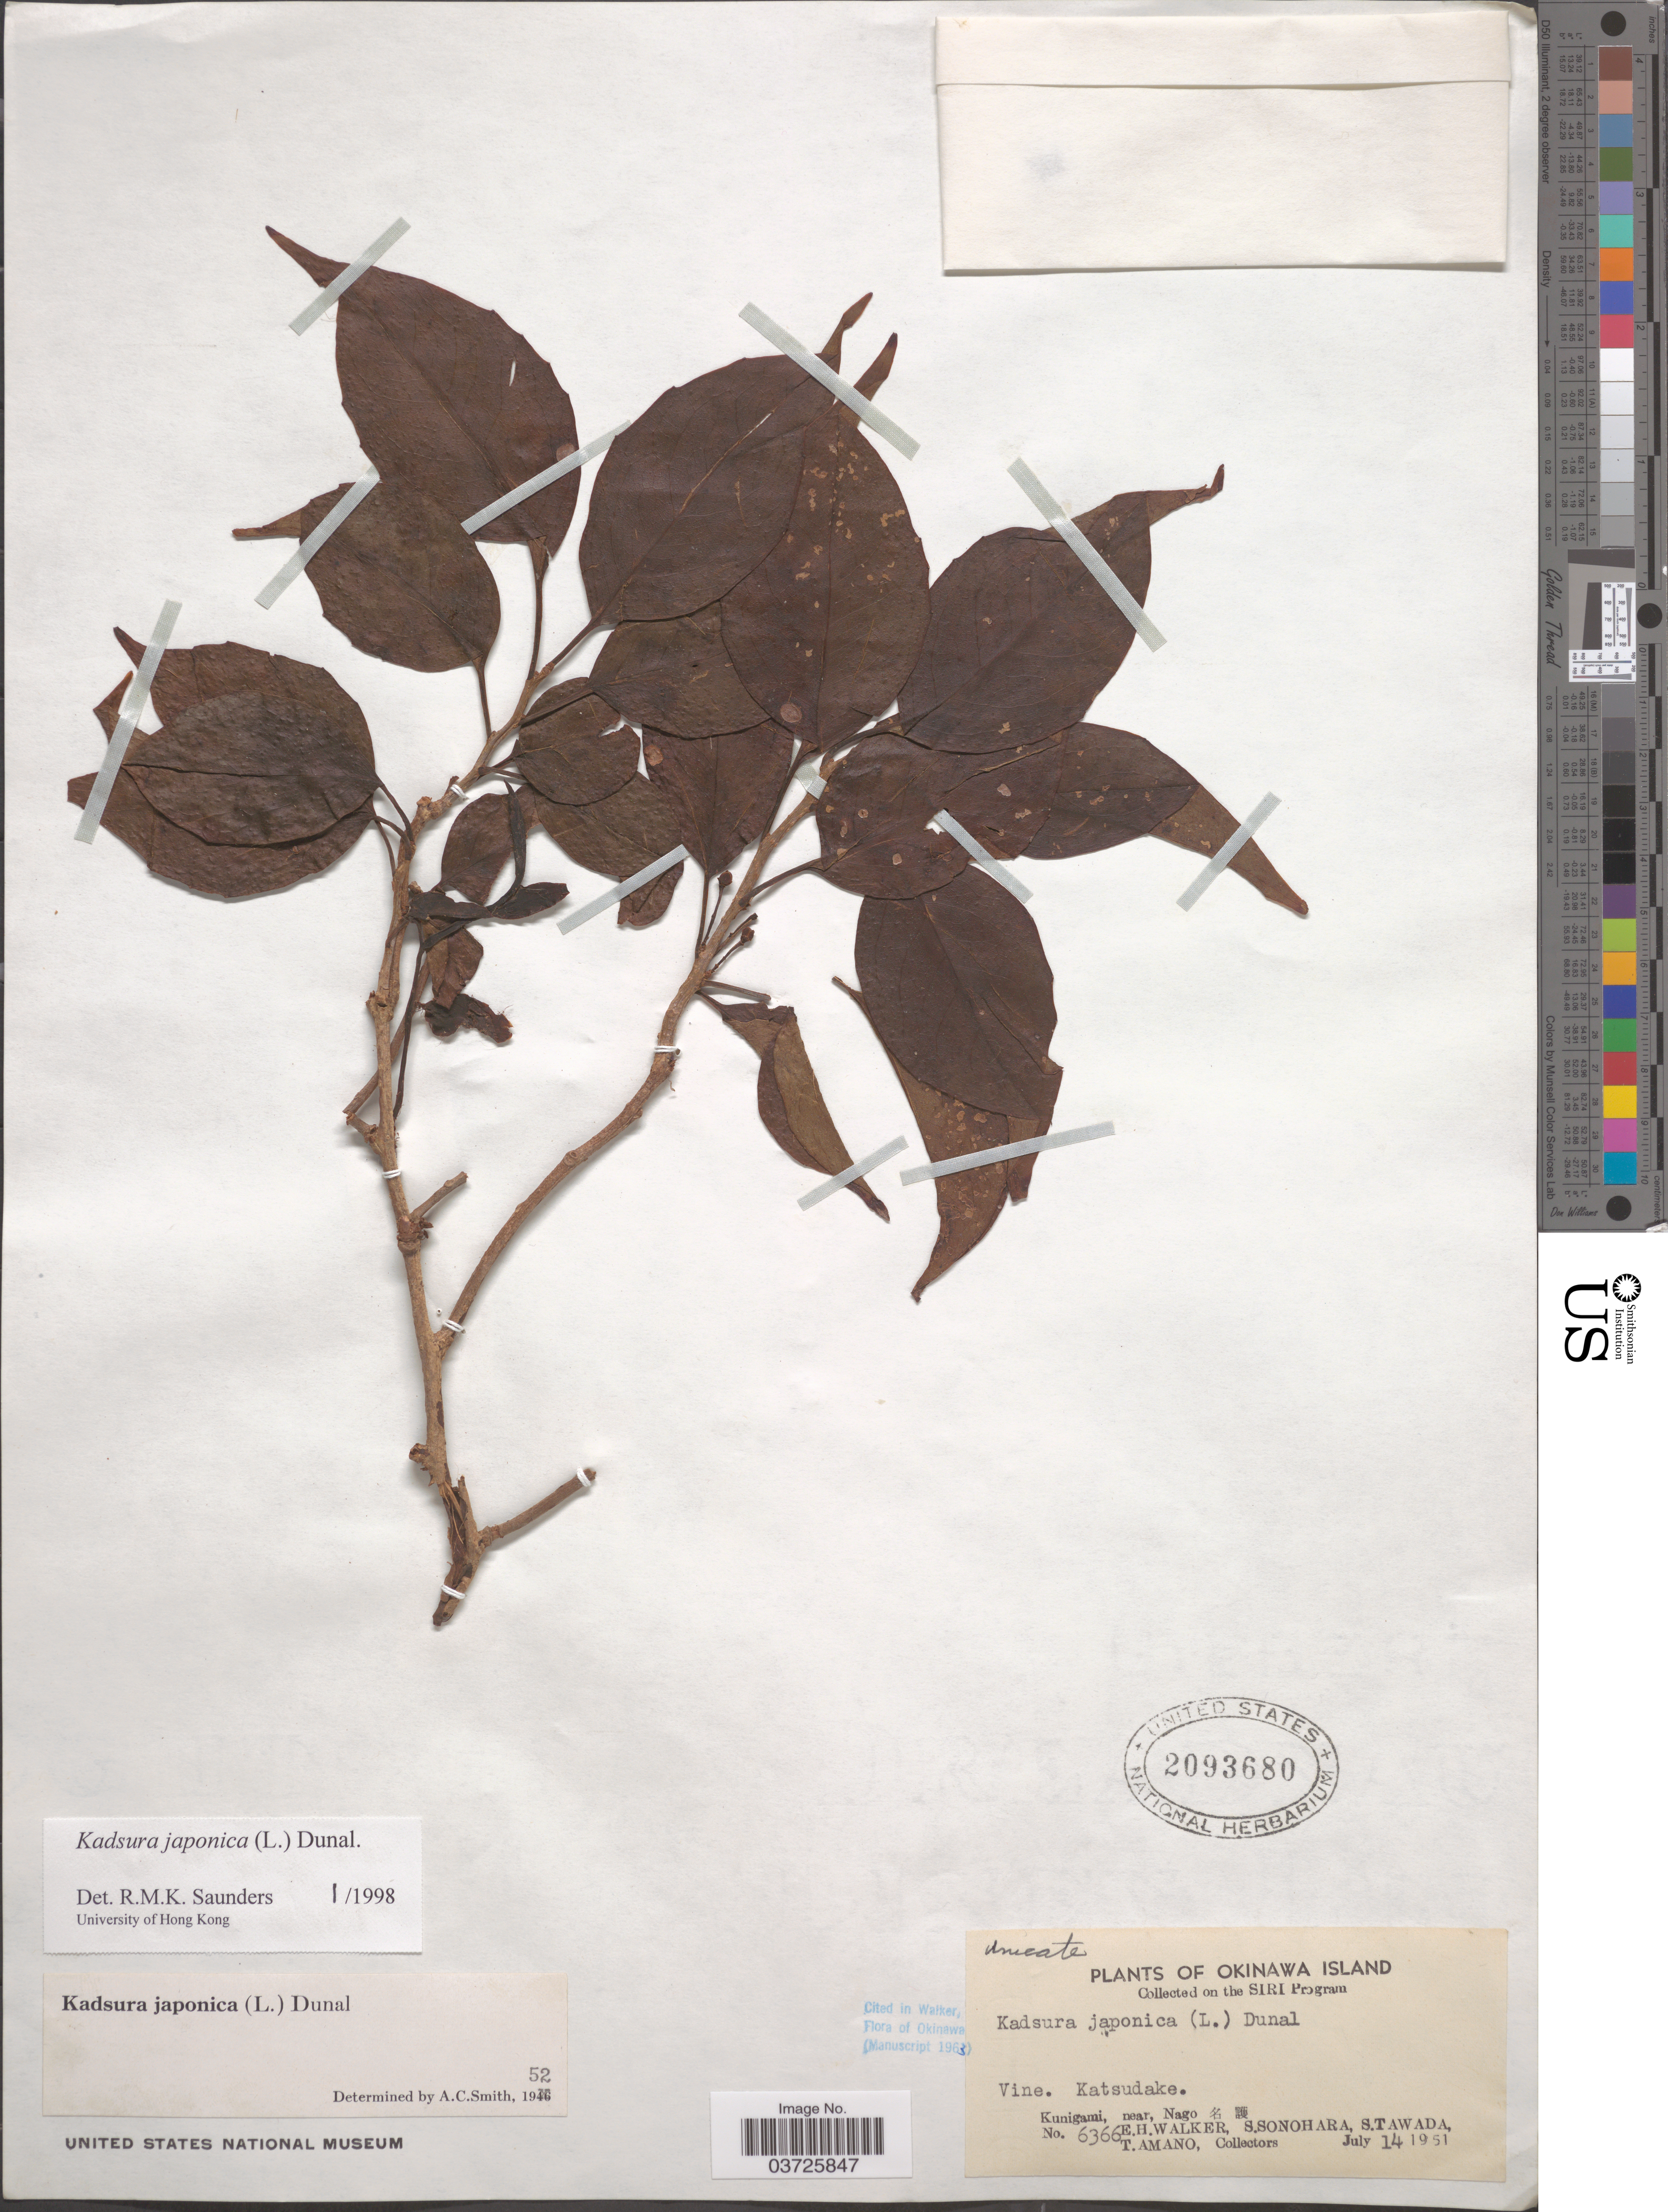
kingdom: Plantae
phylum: Tracheophyta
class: Magnoliopsida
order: Austrobaileyales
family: Schisandraceae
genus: Kadsura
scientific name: Kadsura japonica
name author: (L.) Dunal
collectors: E. H. Walker, S. Sonohara, S. Tawada & T. Amano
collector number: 6366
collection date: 1951-07-14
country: Japan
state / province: Okinawa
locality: Okinawa Island. On the SIRI Program. Katsudake. Kunigami, near, Nago, X.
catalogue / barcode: US 2093680